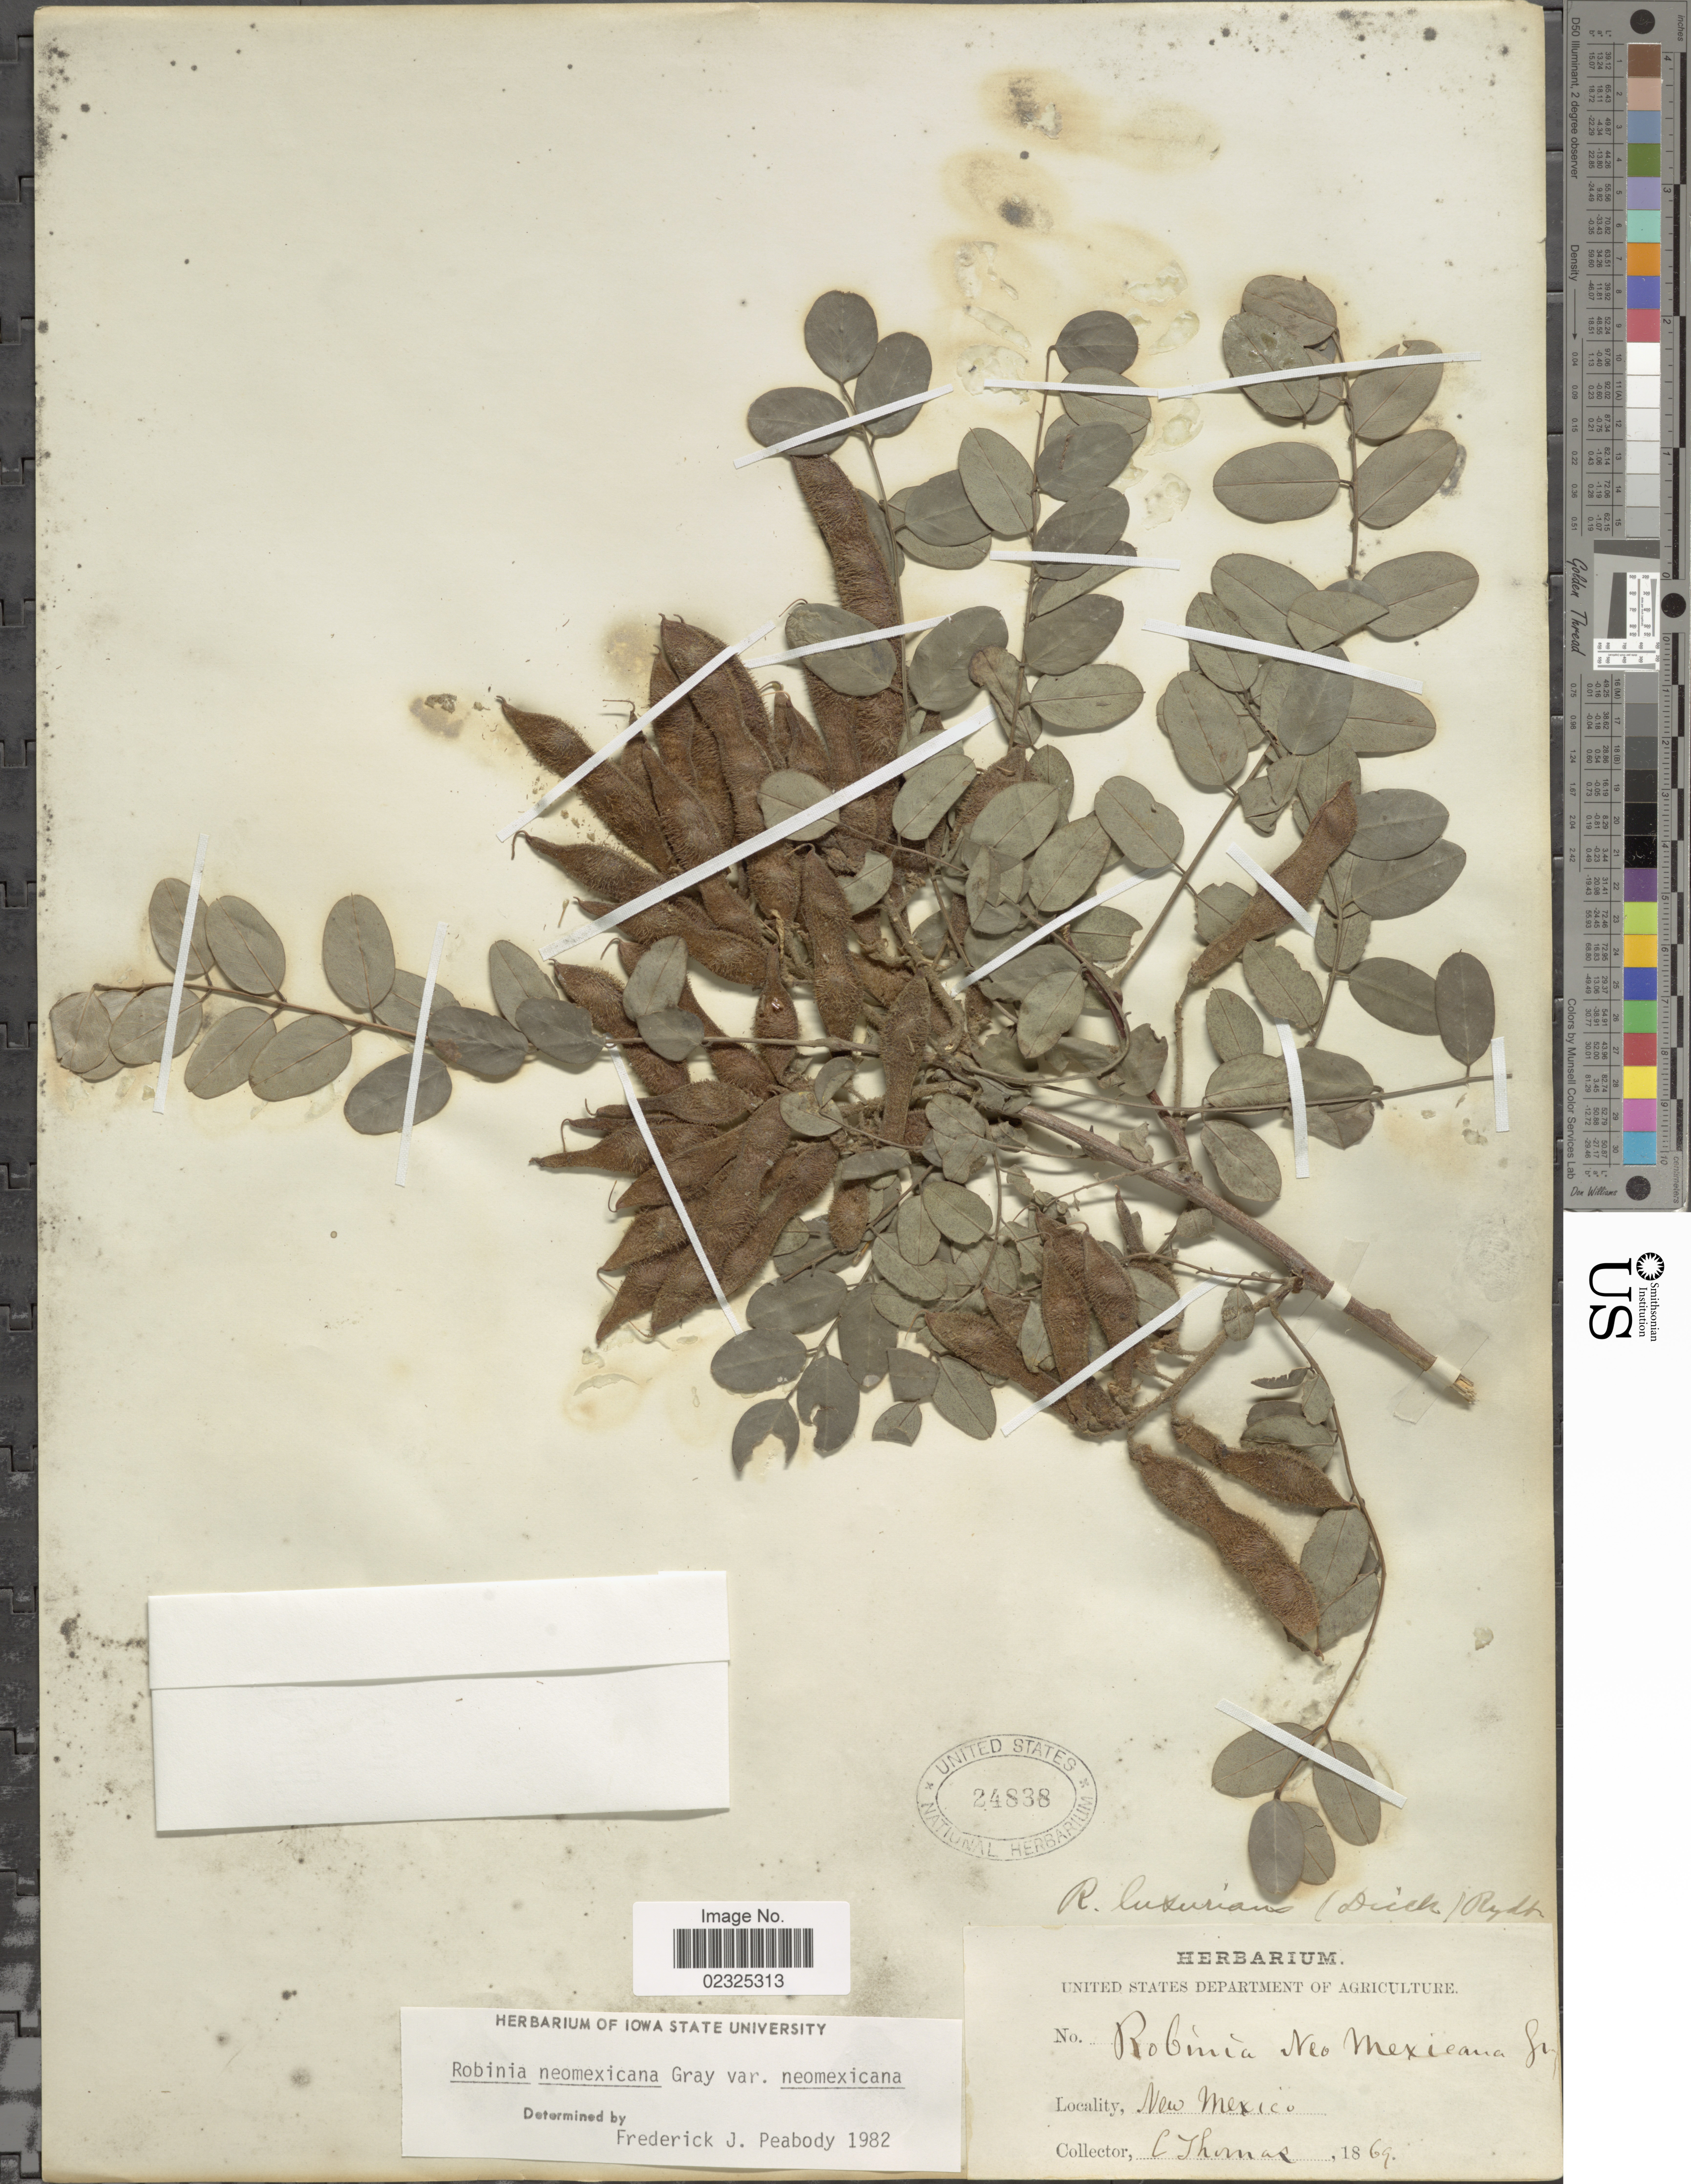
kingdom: Plantae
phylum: Tracheophyta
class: Magnoliopsida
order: Fabales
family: Fabaceae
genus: Robinia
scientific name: Robinia neomexicana var. neomexicana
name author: A. Gray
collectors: C. Thomas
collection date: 1869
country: United States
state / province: New Mexico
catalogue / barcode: US 24838